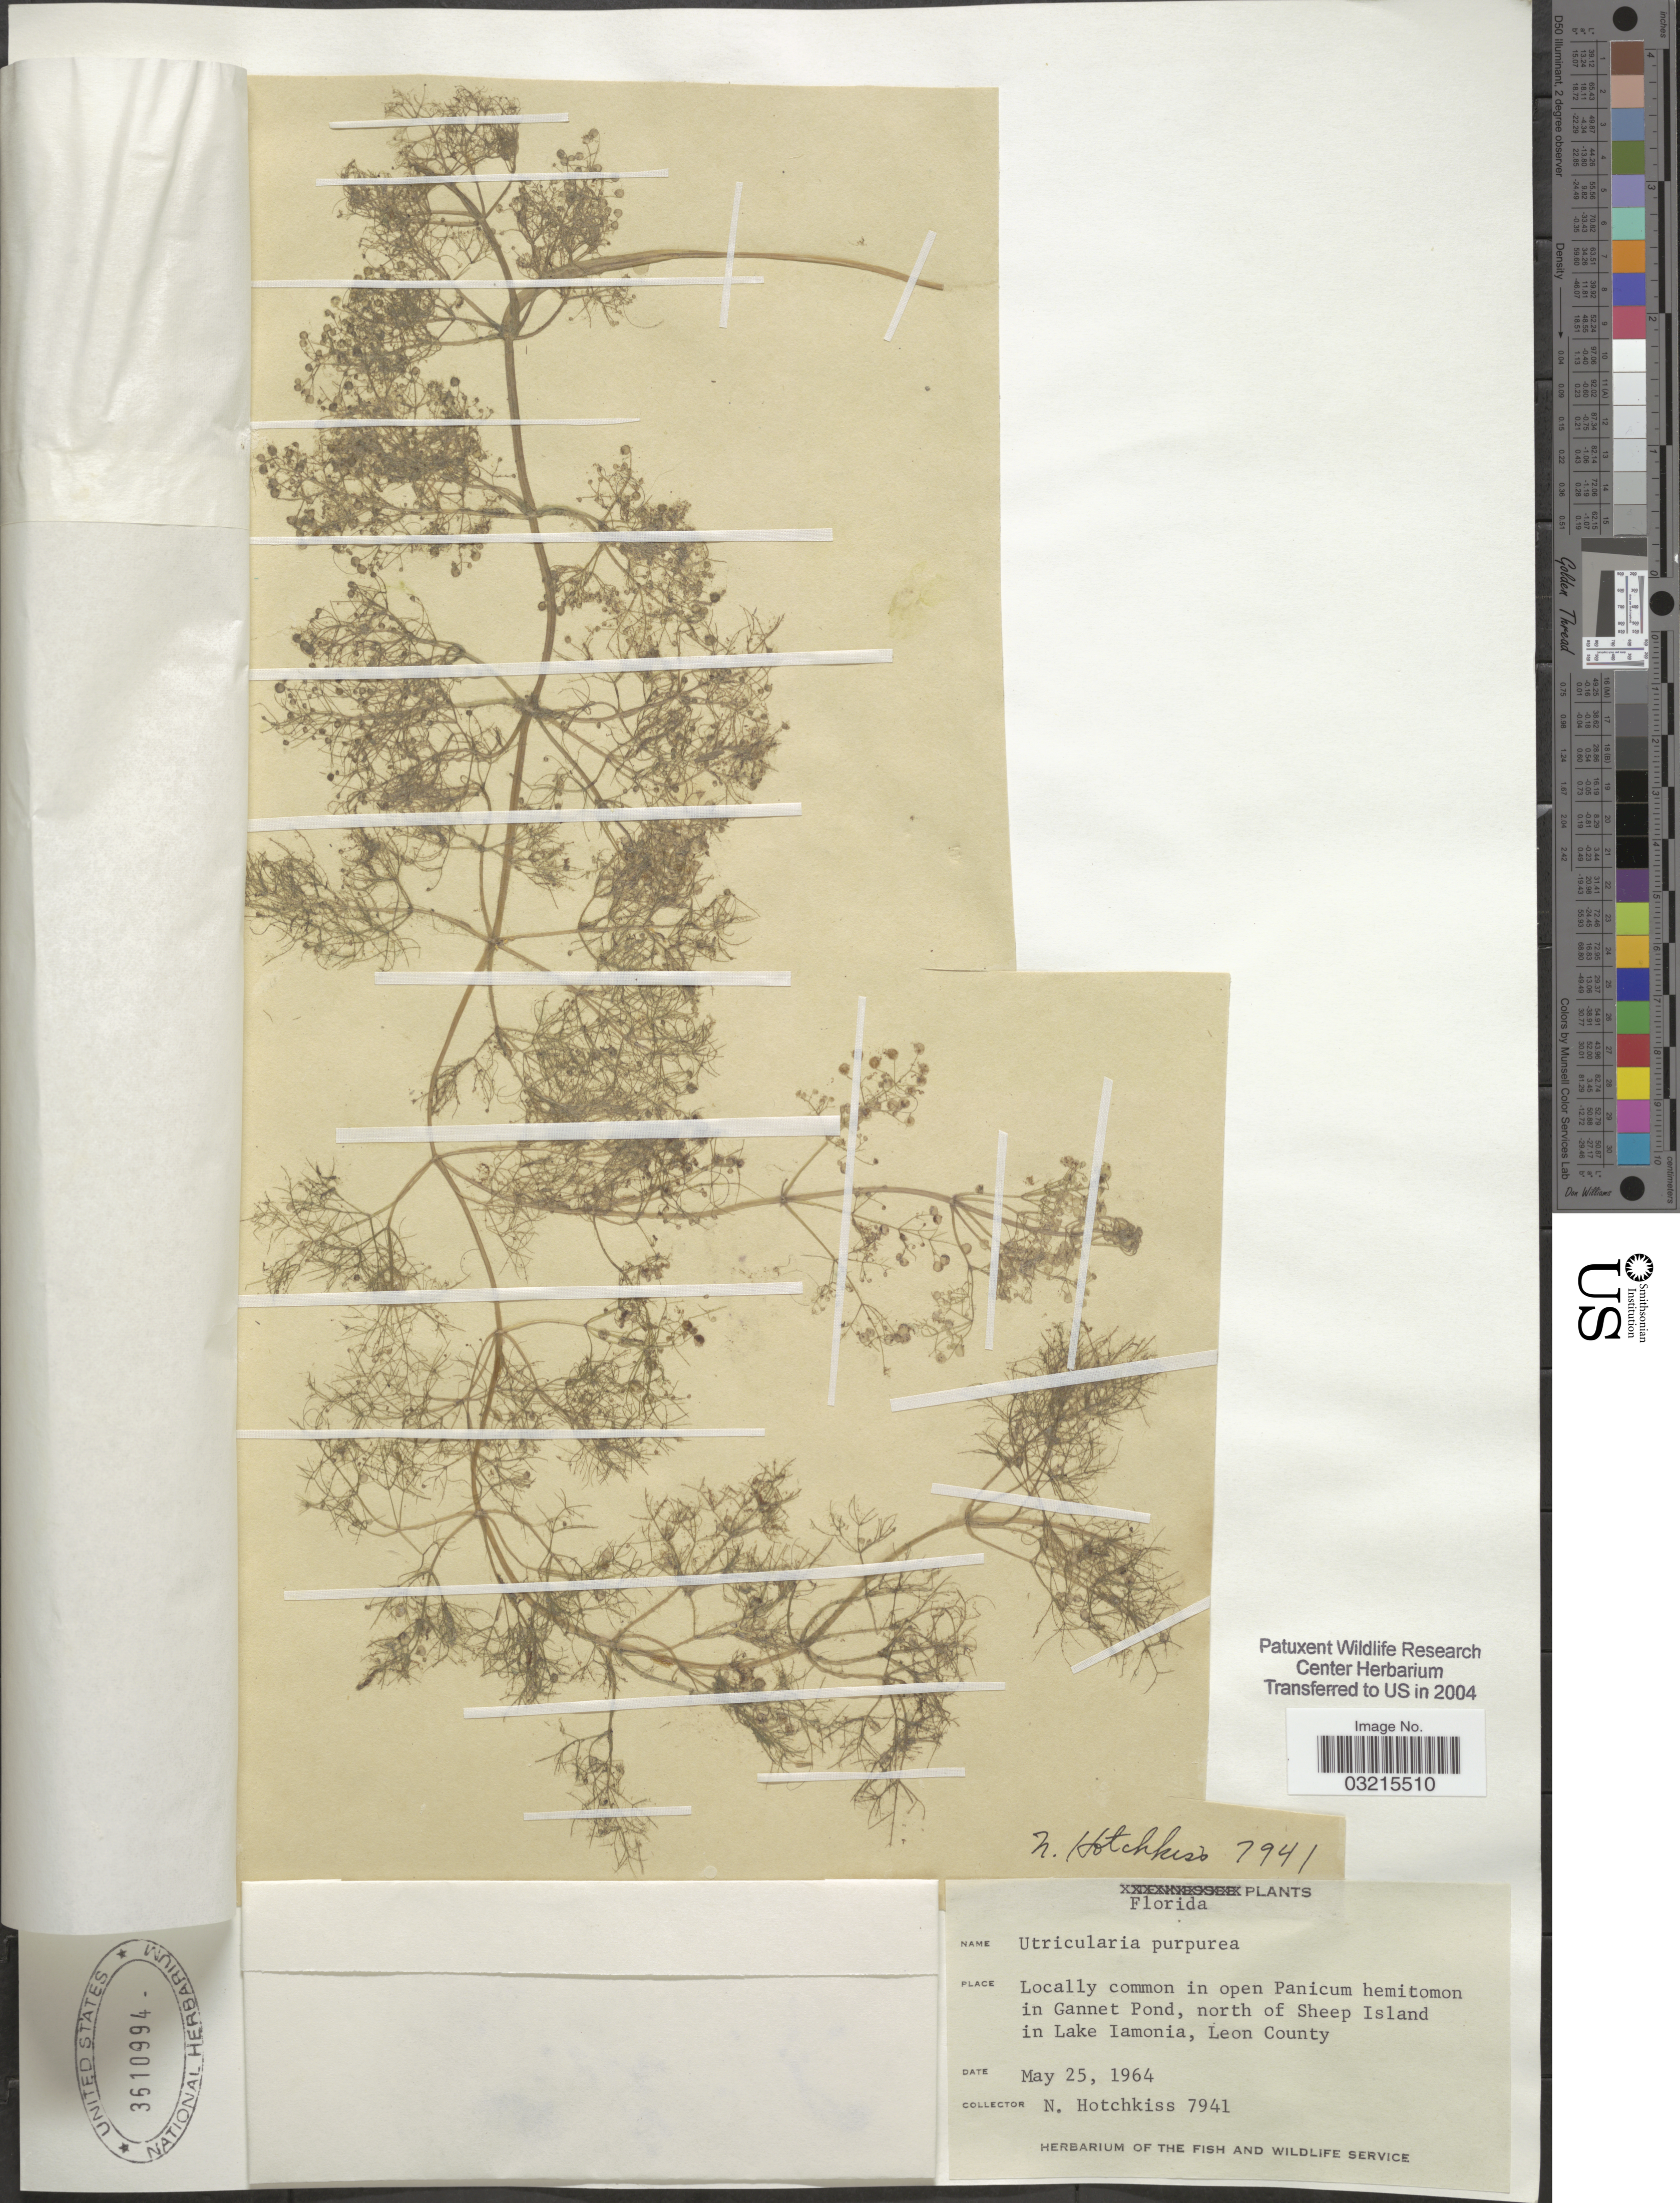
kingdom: Plantae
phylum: Tracheophyta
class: Magnoliopsida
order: Lamiales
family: Lentibulariaceae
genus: Utricularia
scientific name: Utricularia purpurea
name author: Walter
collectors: N. Hotchkiss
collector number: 7941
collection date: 1964-05-25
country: United States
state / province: Florida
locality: In Gannet Pond, north of Sheep Island in Lake Iamonia, Leon County.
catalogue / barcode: US 3610994